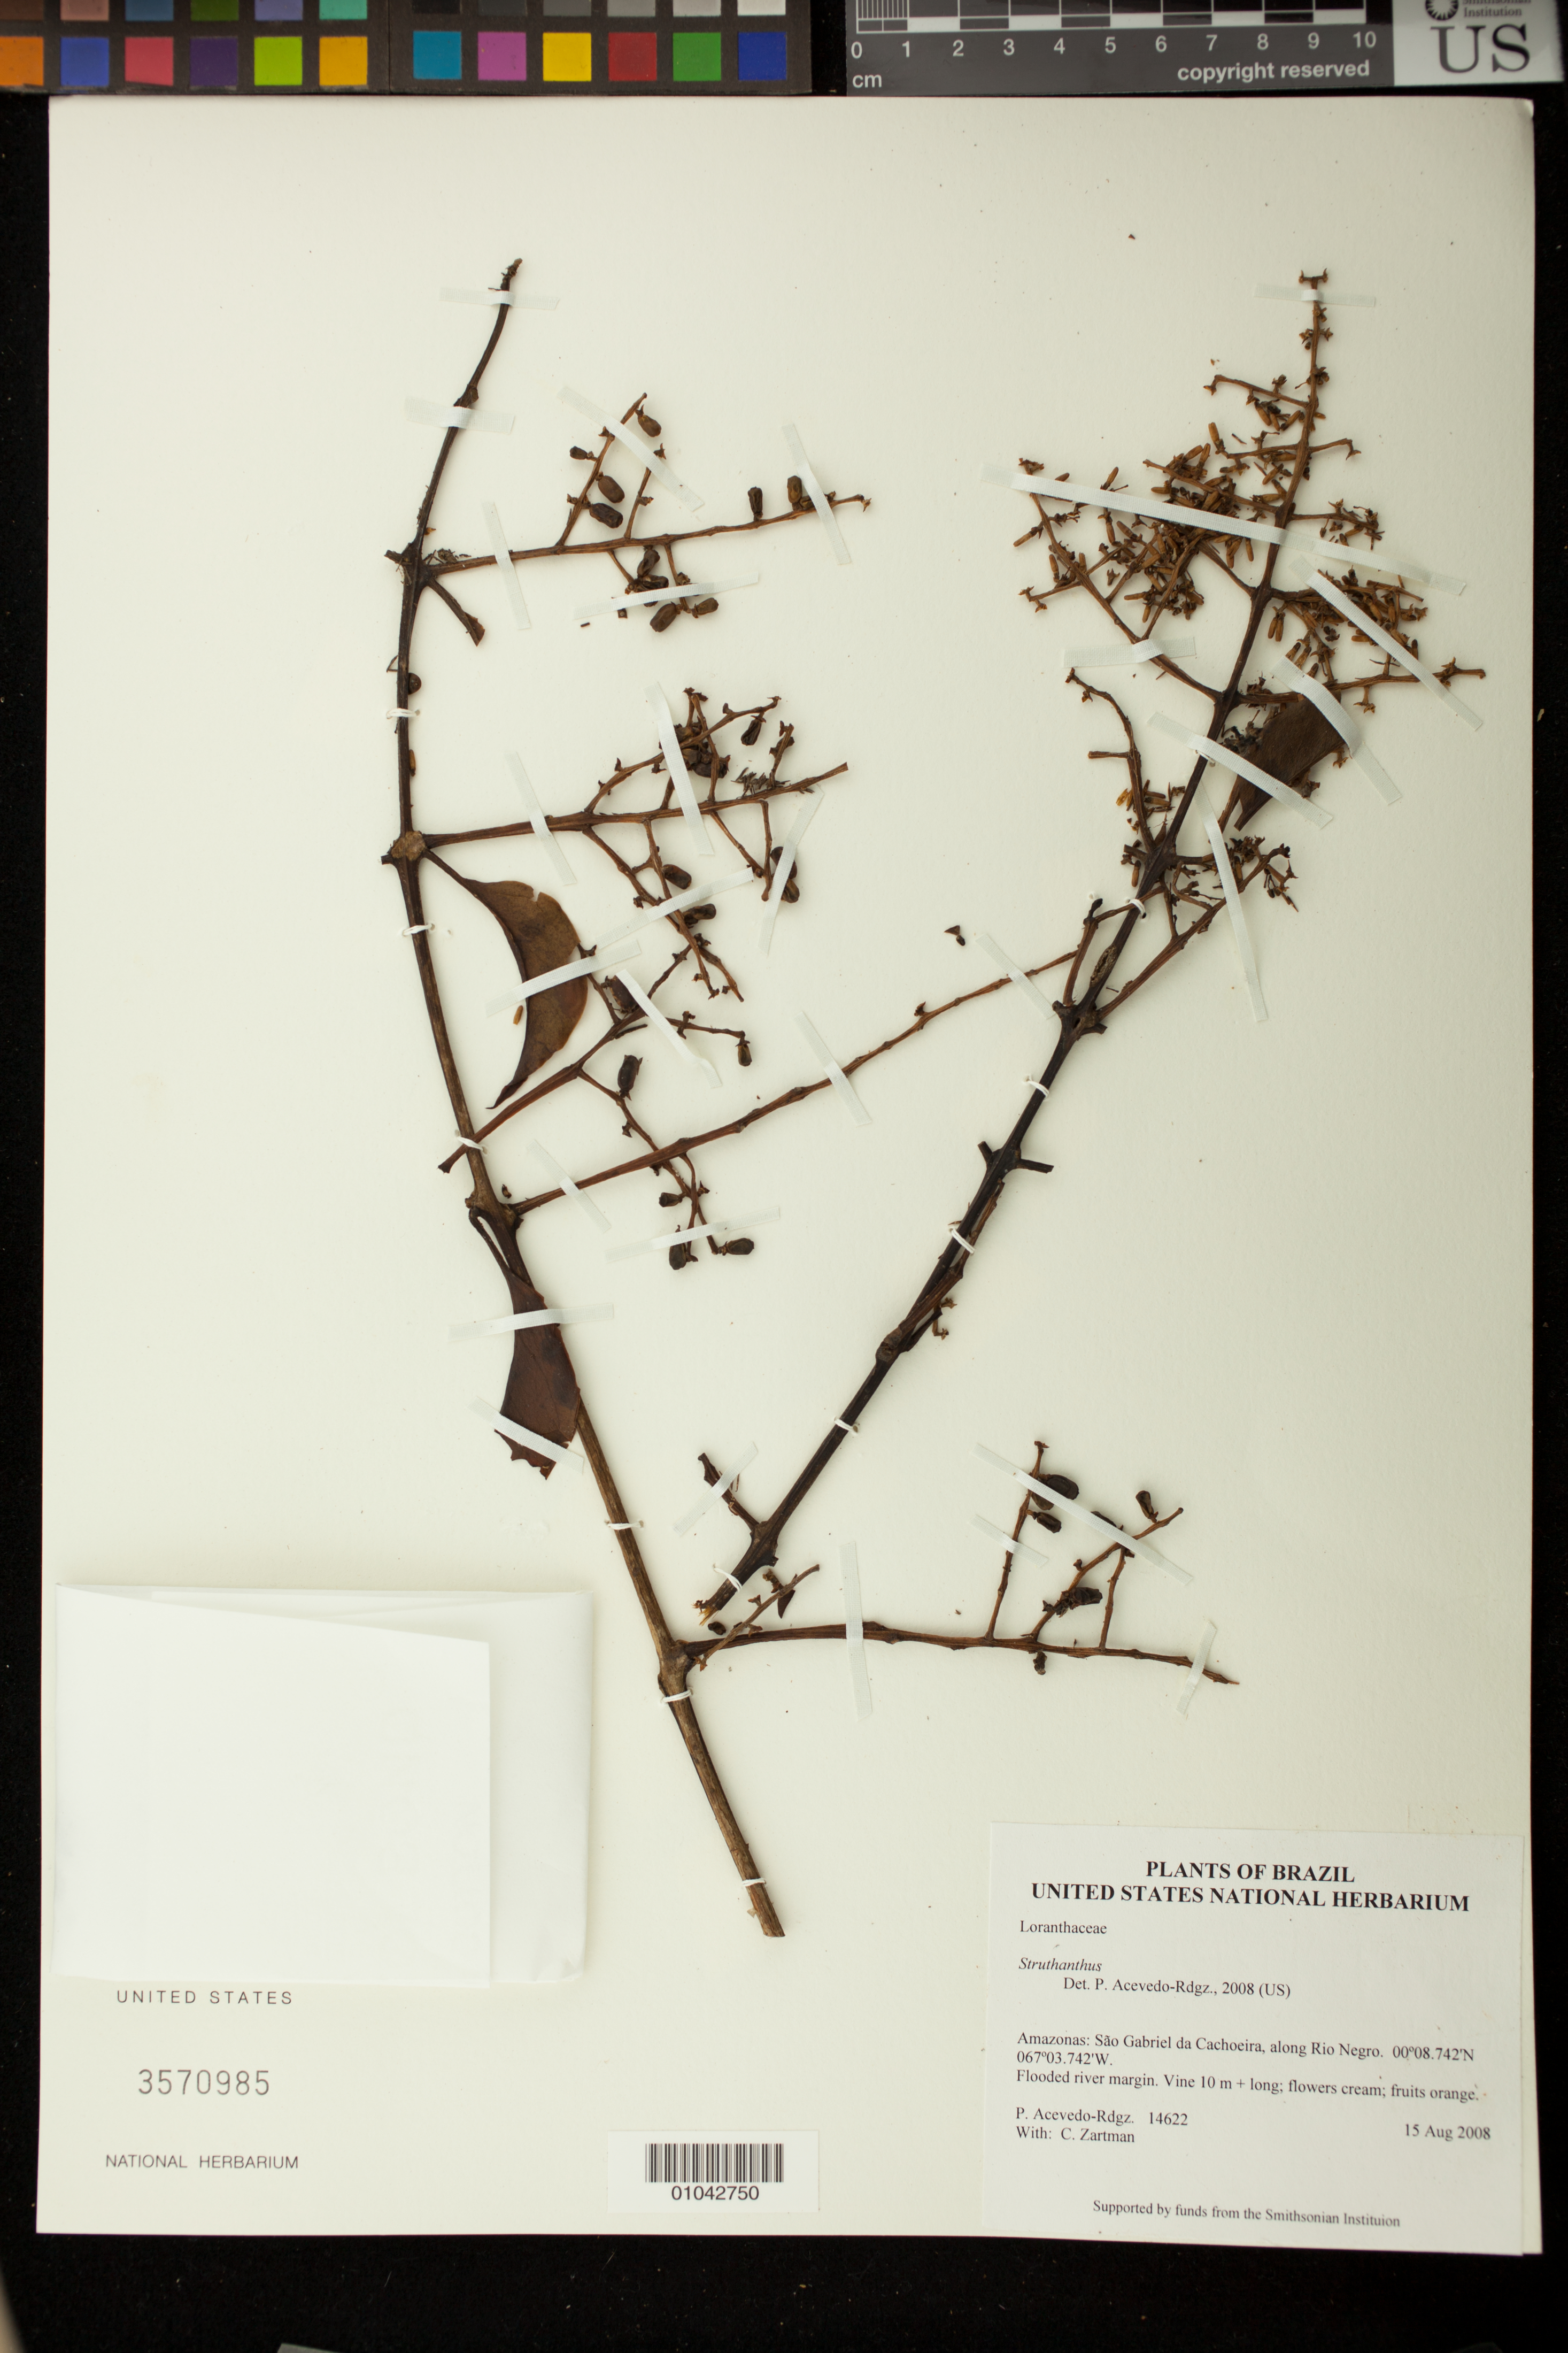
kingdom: Plantae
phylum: Tracheophyta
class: Magnoliopsida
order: Santalales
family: Loranthaceae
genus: Struthanthus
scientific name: Struthanthus sp.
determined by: Acevedo-Rodríguez, P., (BOT), Smithsonian Institution - National Museum of Natural History (UNITED STATES)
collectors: P. Acevedo-Rodr. & C. Zartman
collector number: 14622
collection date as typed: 15 Aug 2008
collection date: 2008-08-15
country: Brazil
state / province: Amazonas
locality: Amazonas: São Gabriel da Cachoeira, along Rio Negro.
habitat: Flooded river margin.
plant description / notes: NY, US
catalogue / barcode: US 3570985